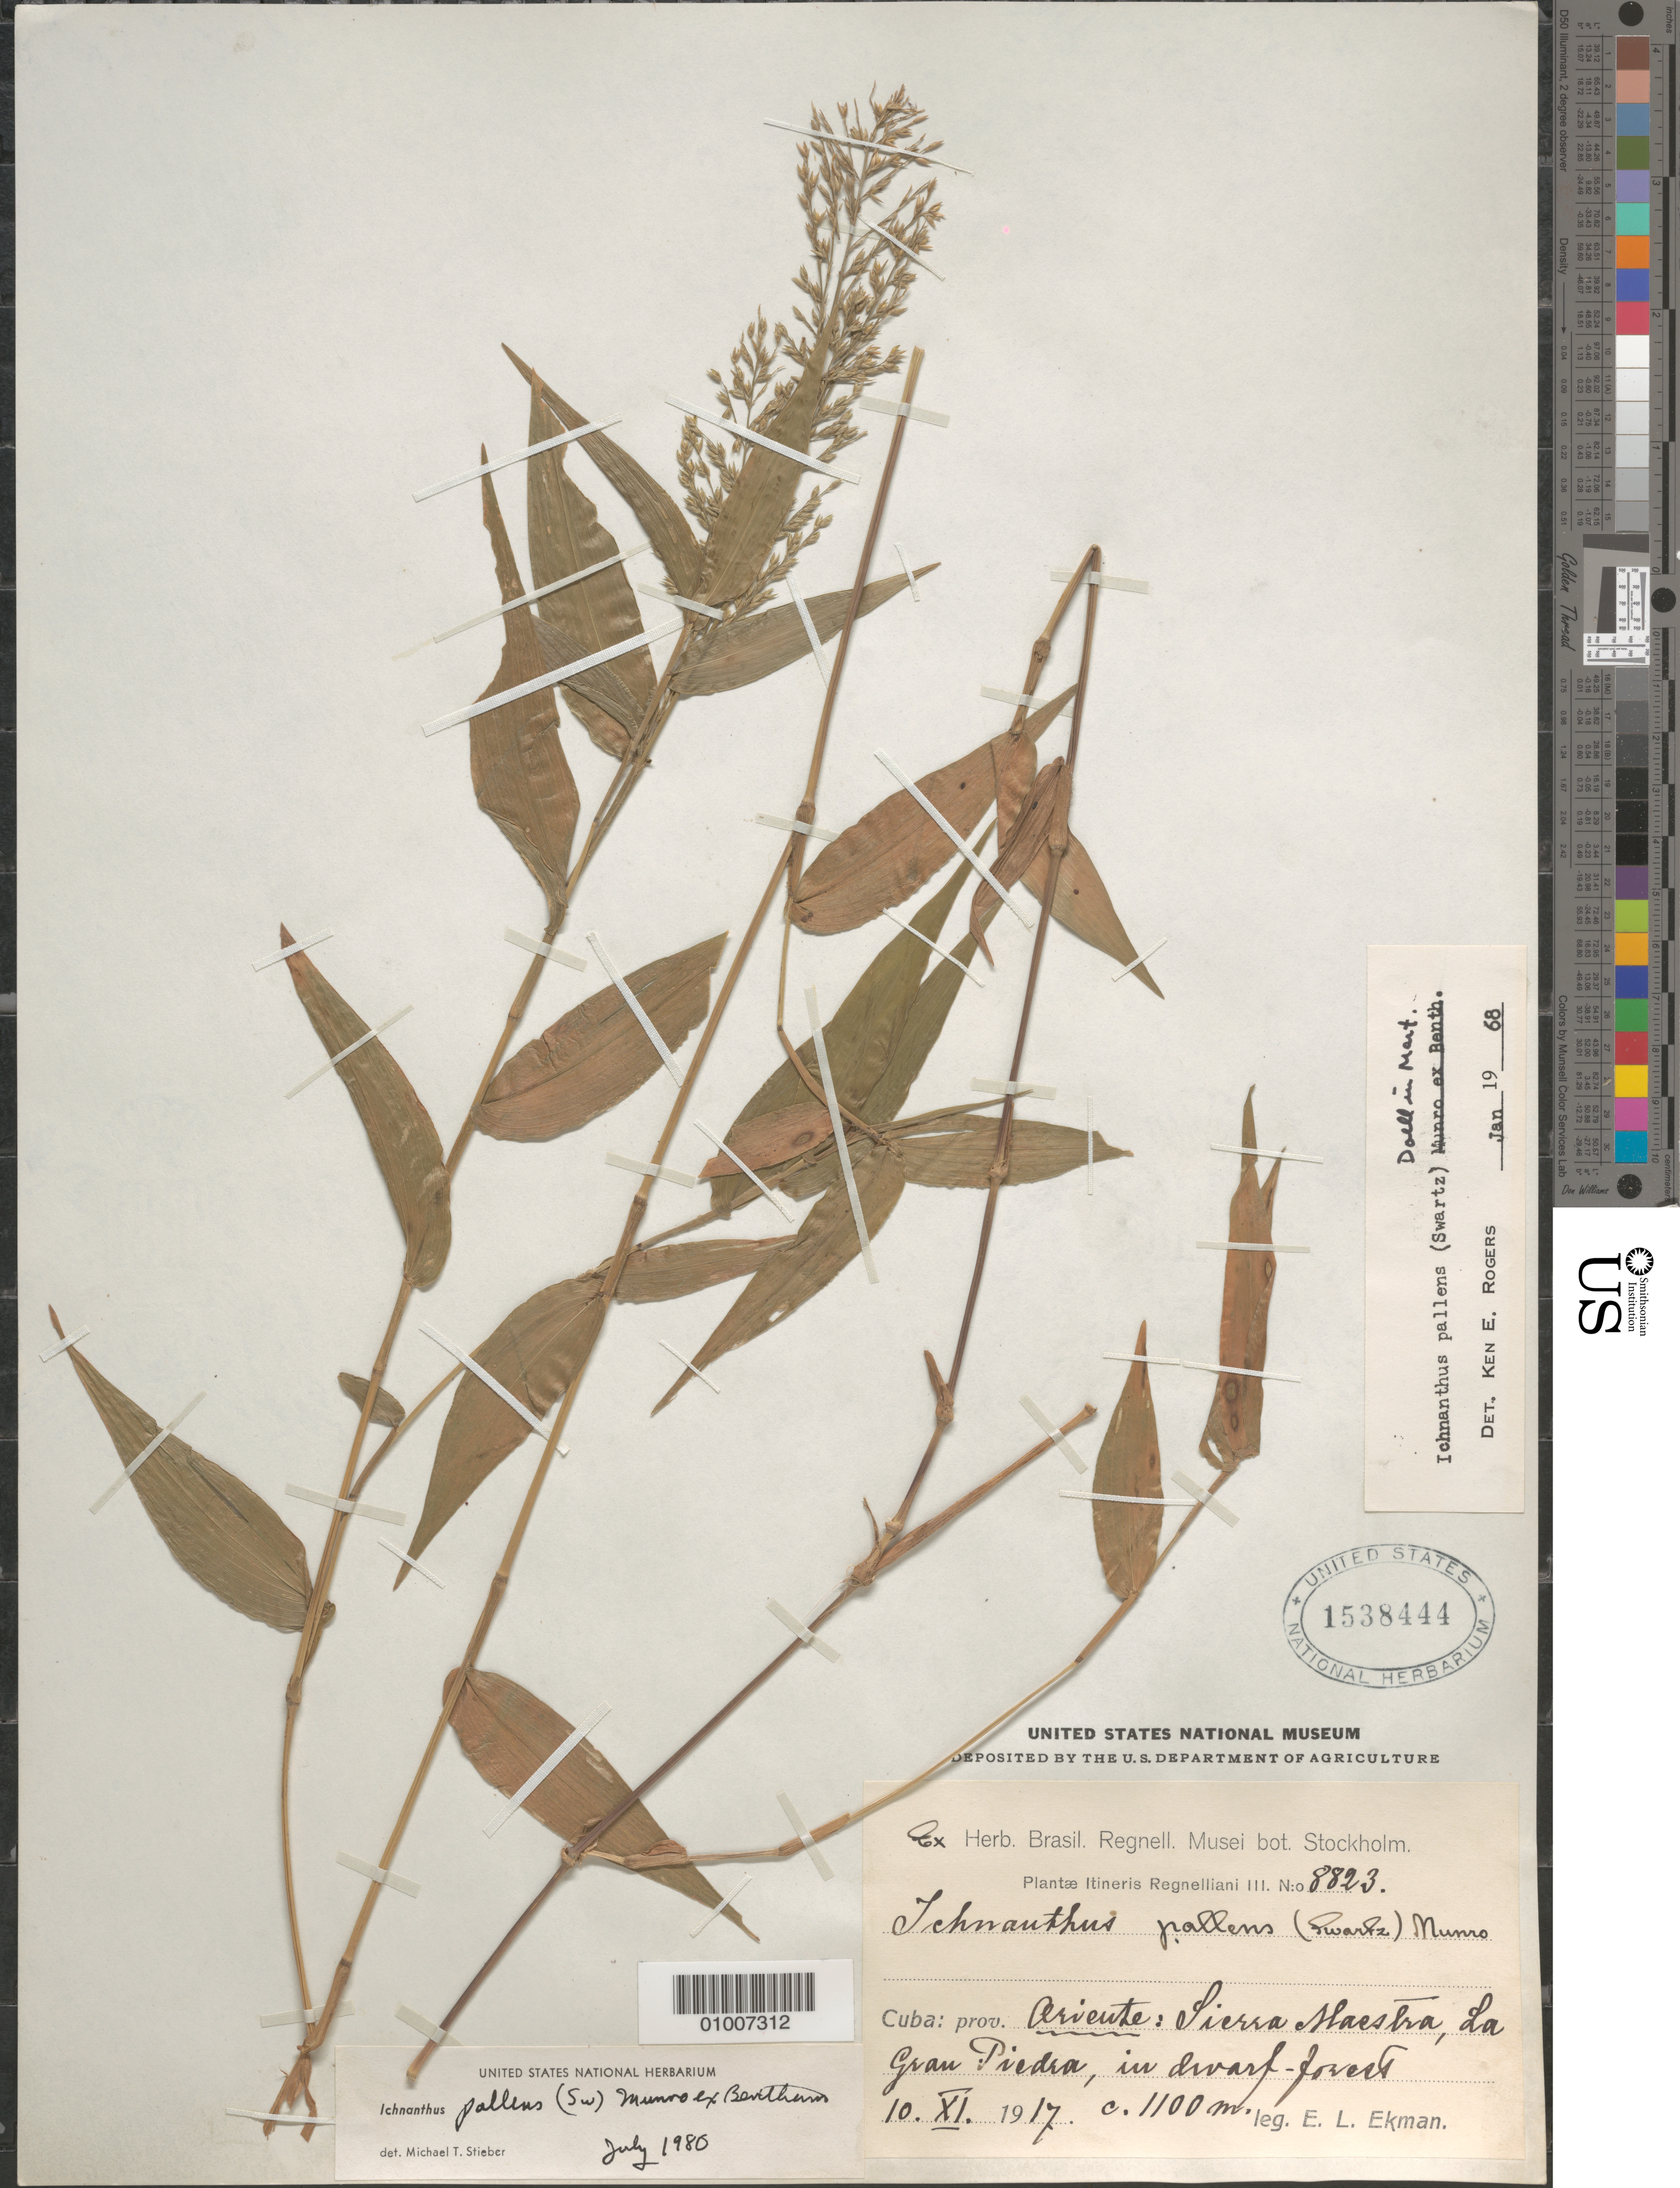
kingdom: Plantae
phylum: Tracheophyta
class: Liliopsida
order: Poales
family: Poaceae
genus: Ichnanthus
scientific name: Ichnanthus pallens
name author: (Sw.) Munro ex Benth.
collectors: E. L. Ekman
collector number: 8823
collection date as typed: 10 Nov 1917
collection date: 1917-11-10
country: Cuba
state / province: Oriente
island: Cuba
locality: Sierra maestra, la gran Piedra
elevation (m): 1100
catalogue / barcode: US 1538444